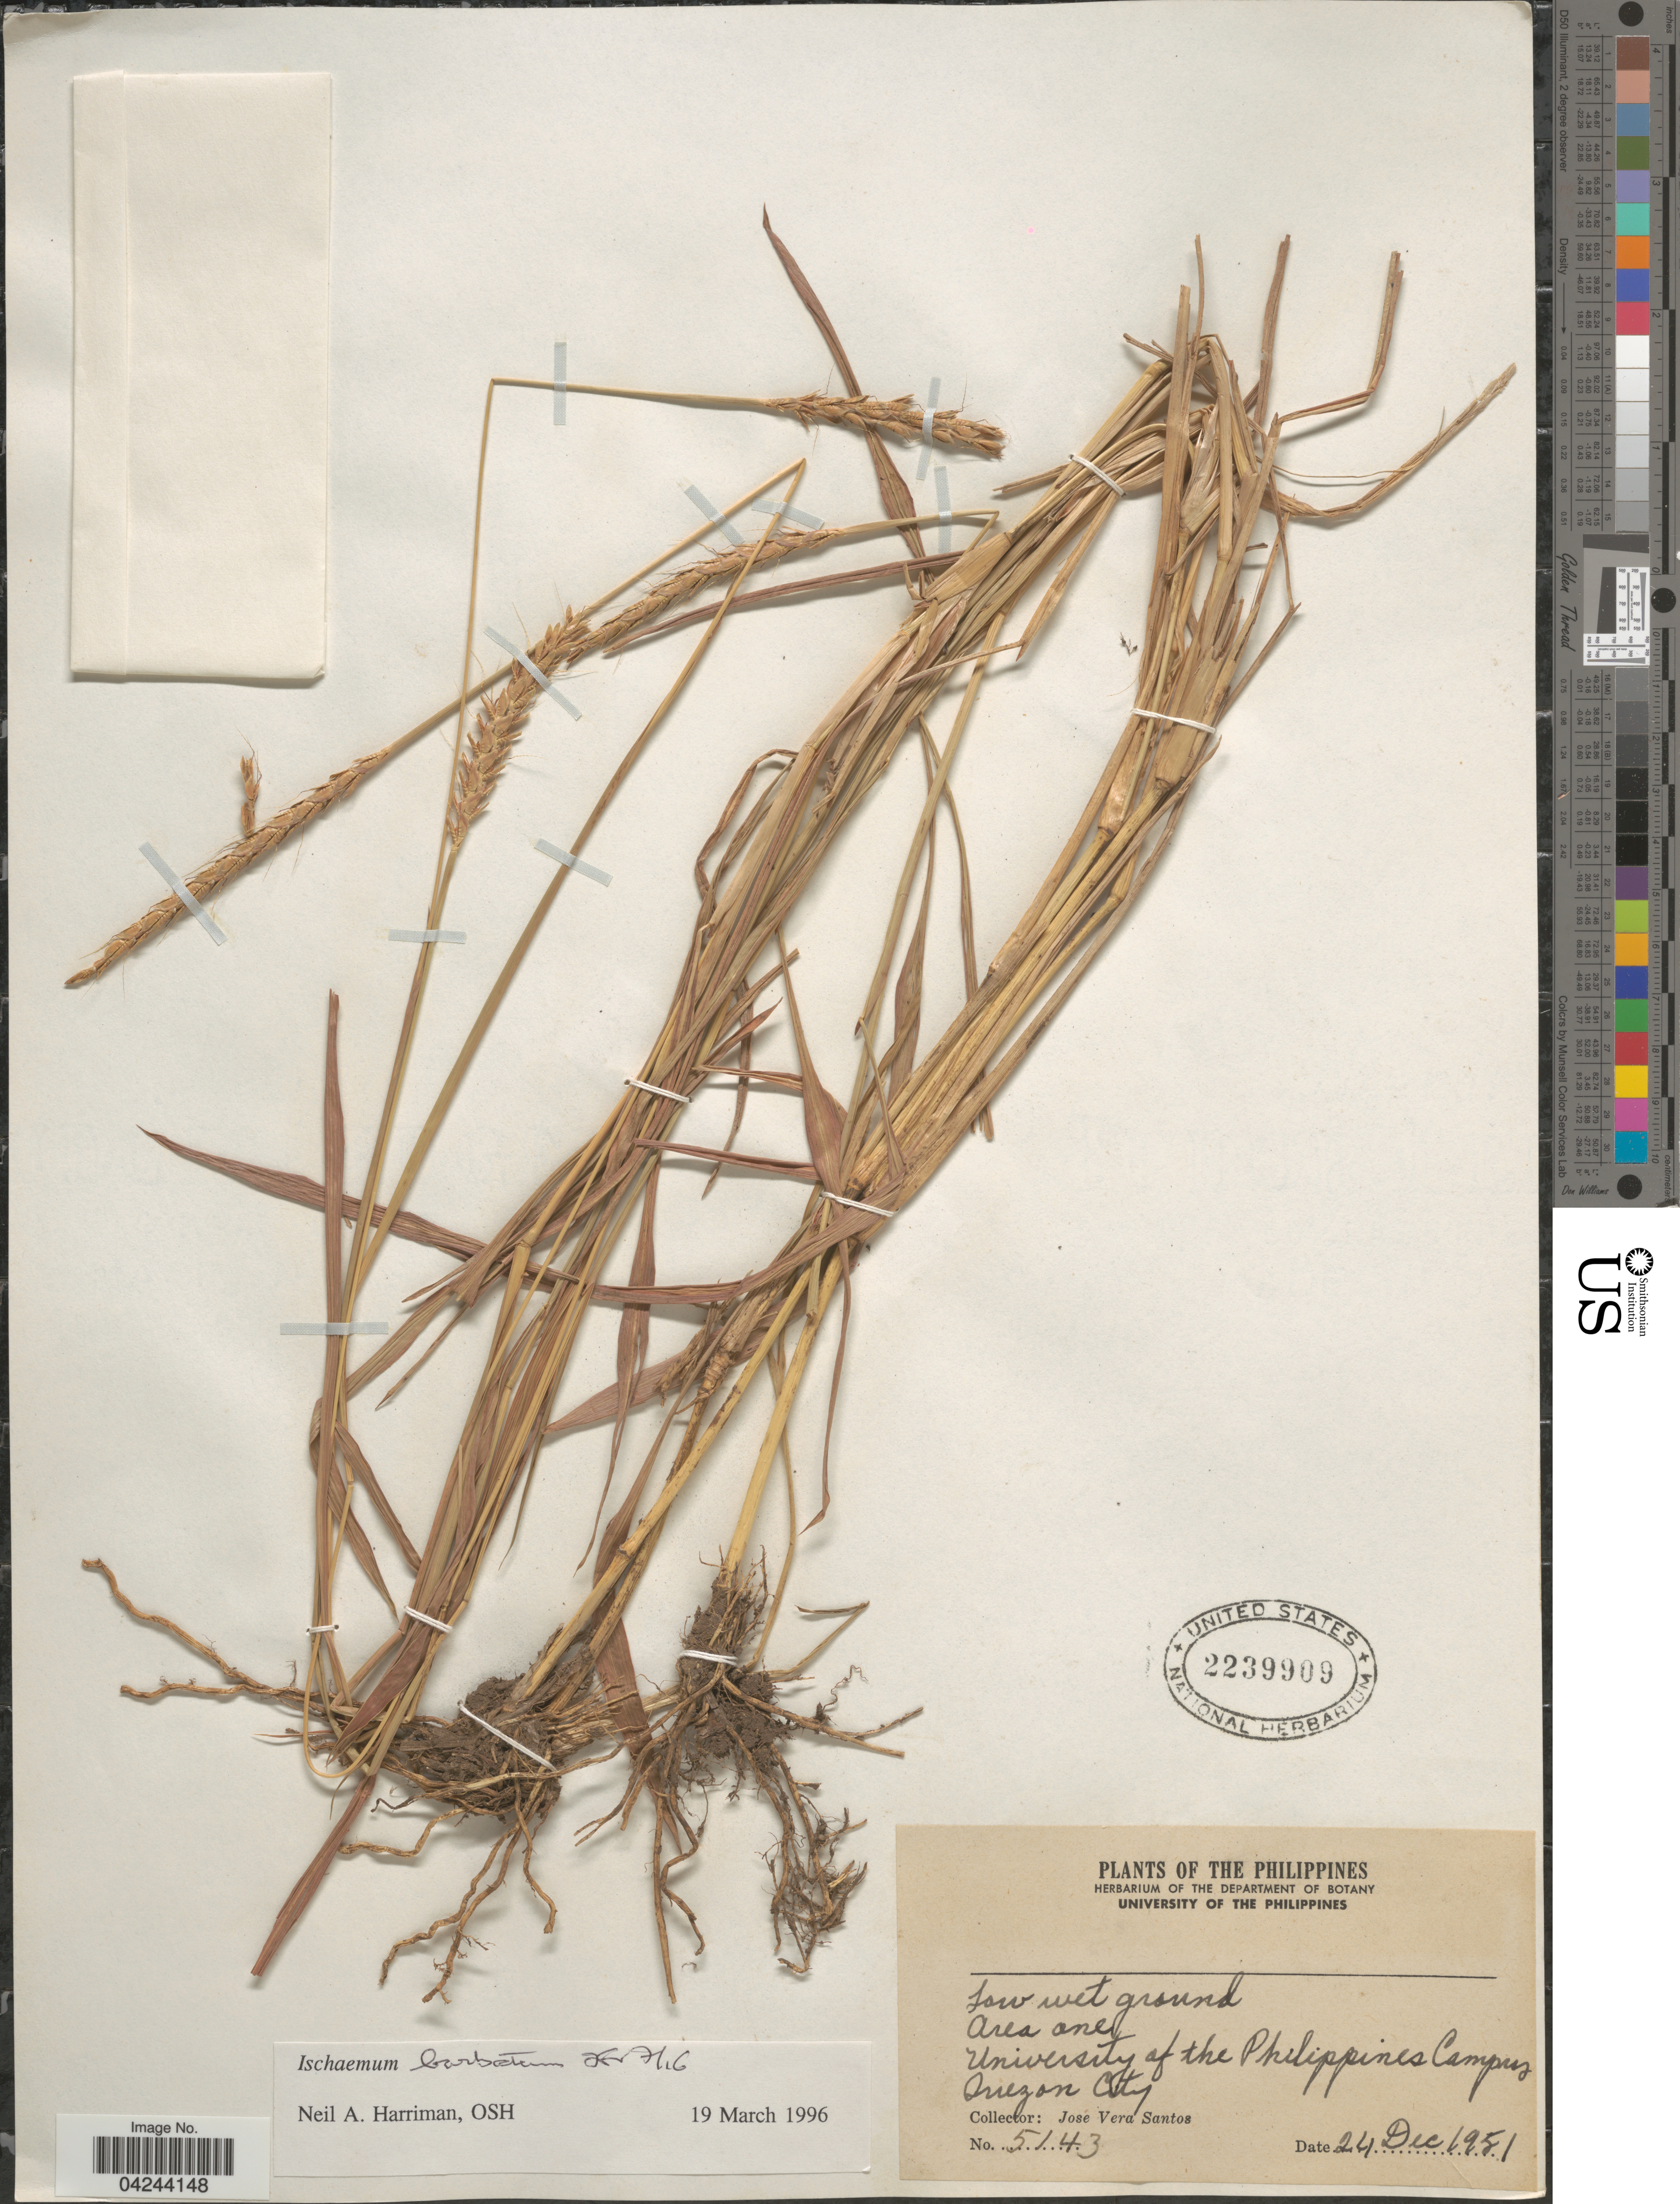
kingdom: Plantae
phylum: Tracheophyta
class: Liliopsida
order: Poales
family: Poaceae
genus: Ischaemum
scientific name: Ischaemum barbatum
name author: Blume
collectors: J. Vera Santos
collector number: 5143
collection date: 1951-12-24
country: Philippines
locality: Area one. University of the Philippines Campus. Quezon City.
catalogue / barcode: US 2239909